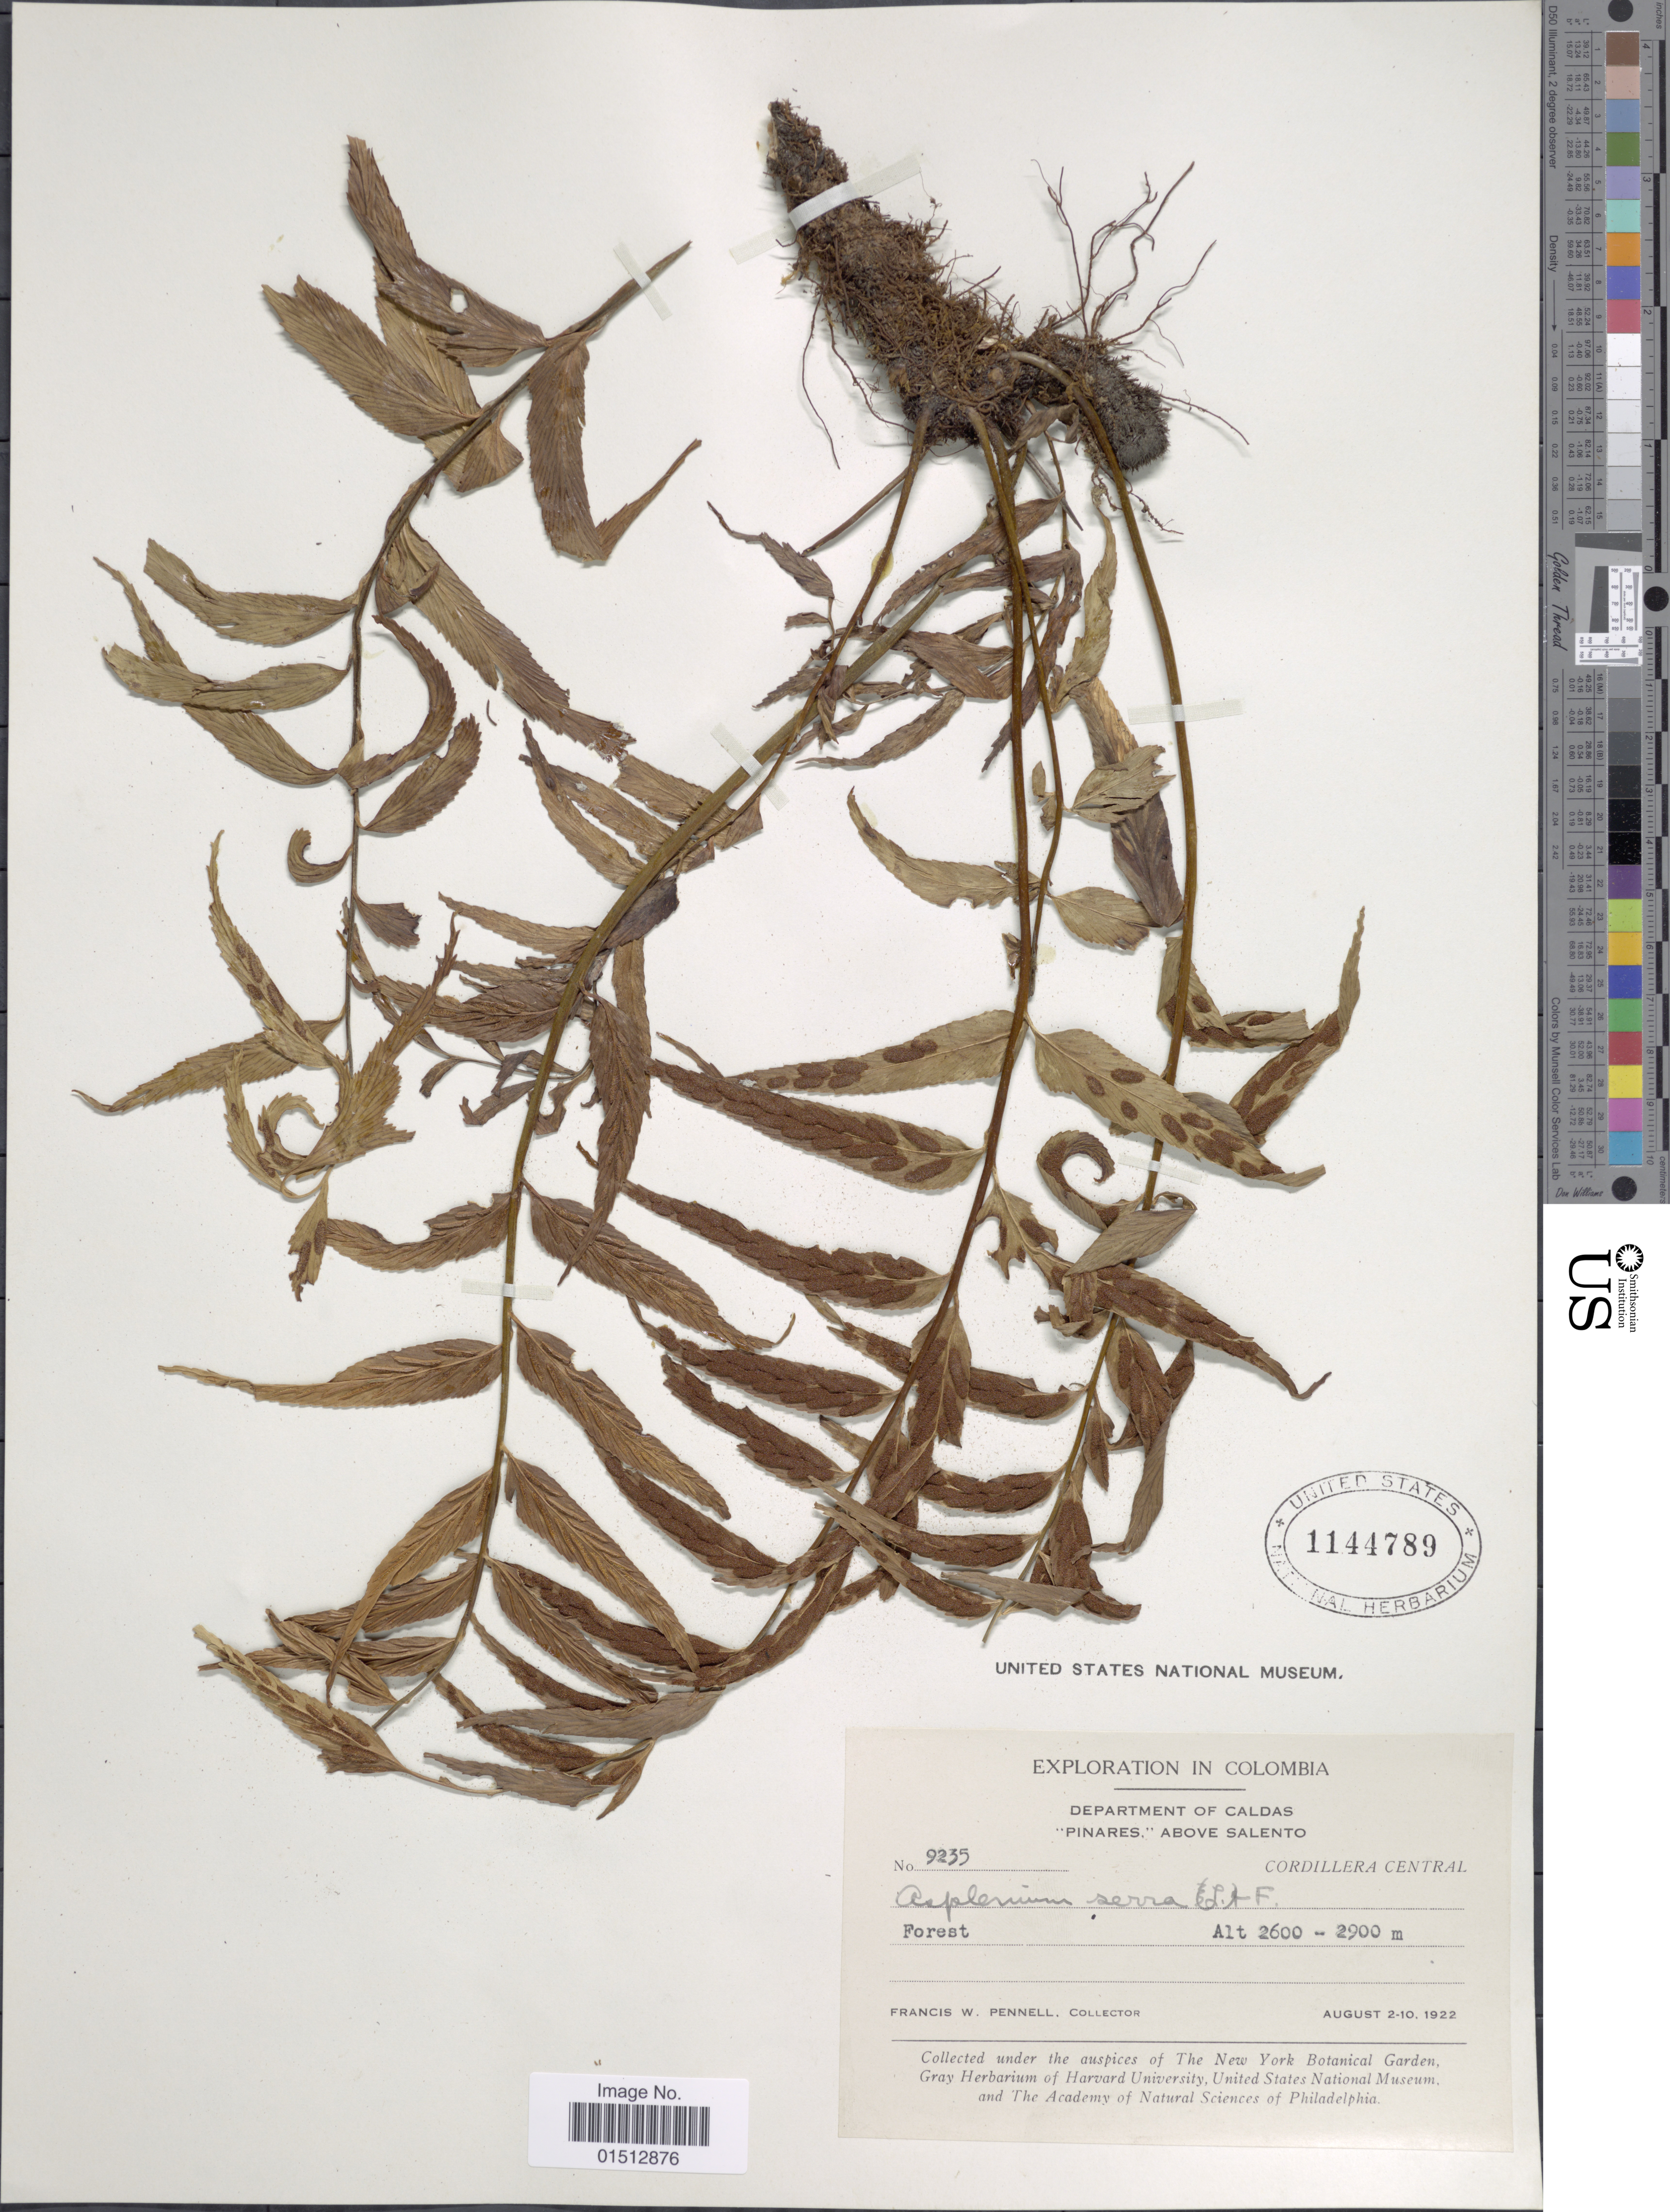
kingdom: Plantae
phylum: Tracheophyta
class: Polypodiopsida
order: Polypodiales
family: Aspleniaceae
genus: Asplenium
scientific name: Asplenium serra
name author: Langsd. & Fisch.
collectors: F. W. Pennell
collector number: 9235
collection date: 1922-08-02/1922-08-10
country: Colombia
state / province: Caldas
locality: Colombia, Department of Caldas,, "Pinares, "above Alento. Cordillera Central.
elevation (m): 2600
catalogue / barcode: US 1144789